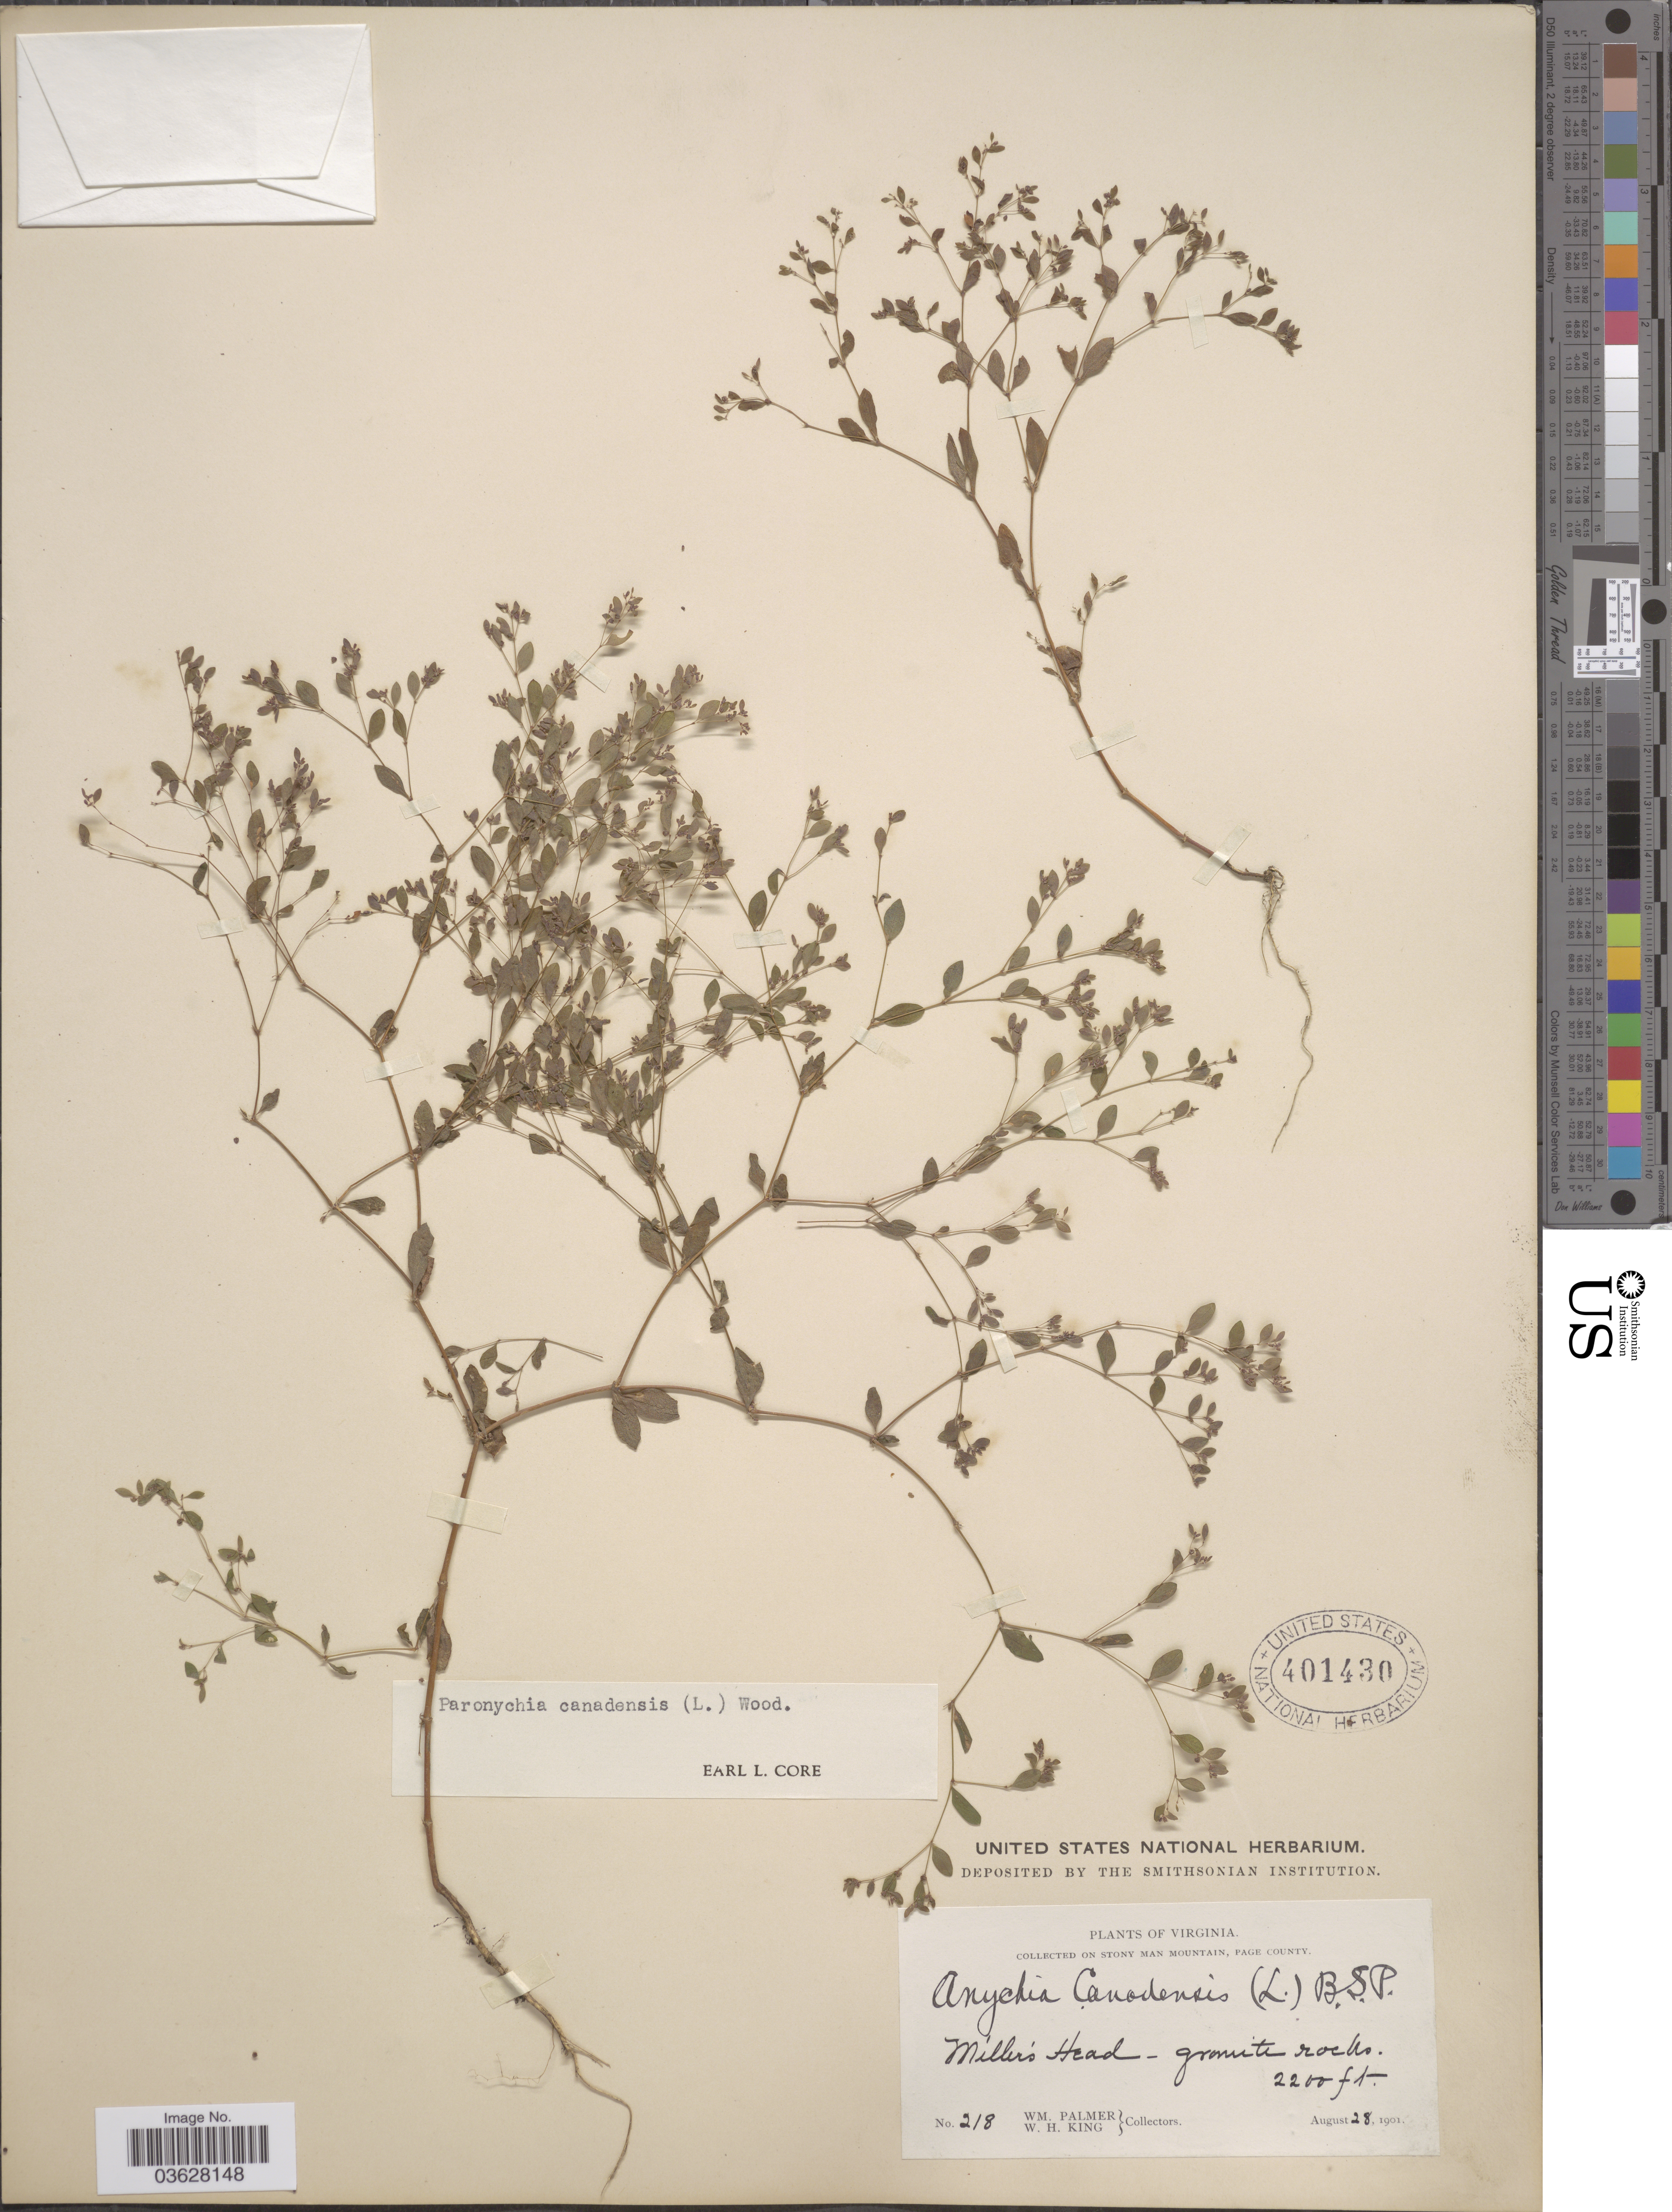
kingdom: Plantae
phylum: Tracheophyta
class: Magnoliopsida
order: Caryophyllales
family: Caryophyllaceae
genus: Paronychia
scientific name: Paronychia sp.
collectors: W. Palmer & W. H. King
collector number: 218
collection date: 1901-08-28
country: United States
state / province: Virginia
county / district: Page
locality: On Stony Man Mountain Miller's Head - granite rocks.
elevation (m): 671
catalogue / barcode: US 401430